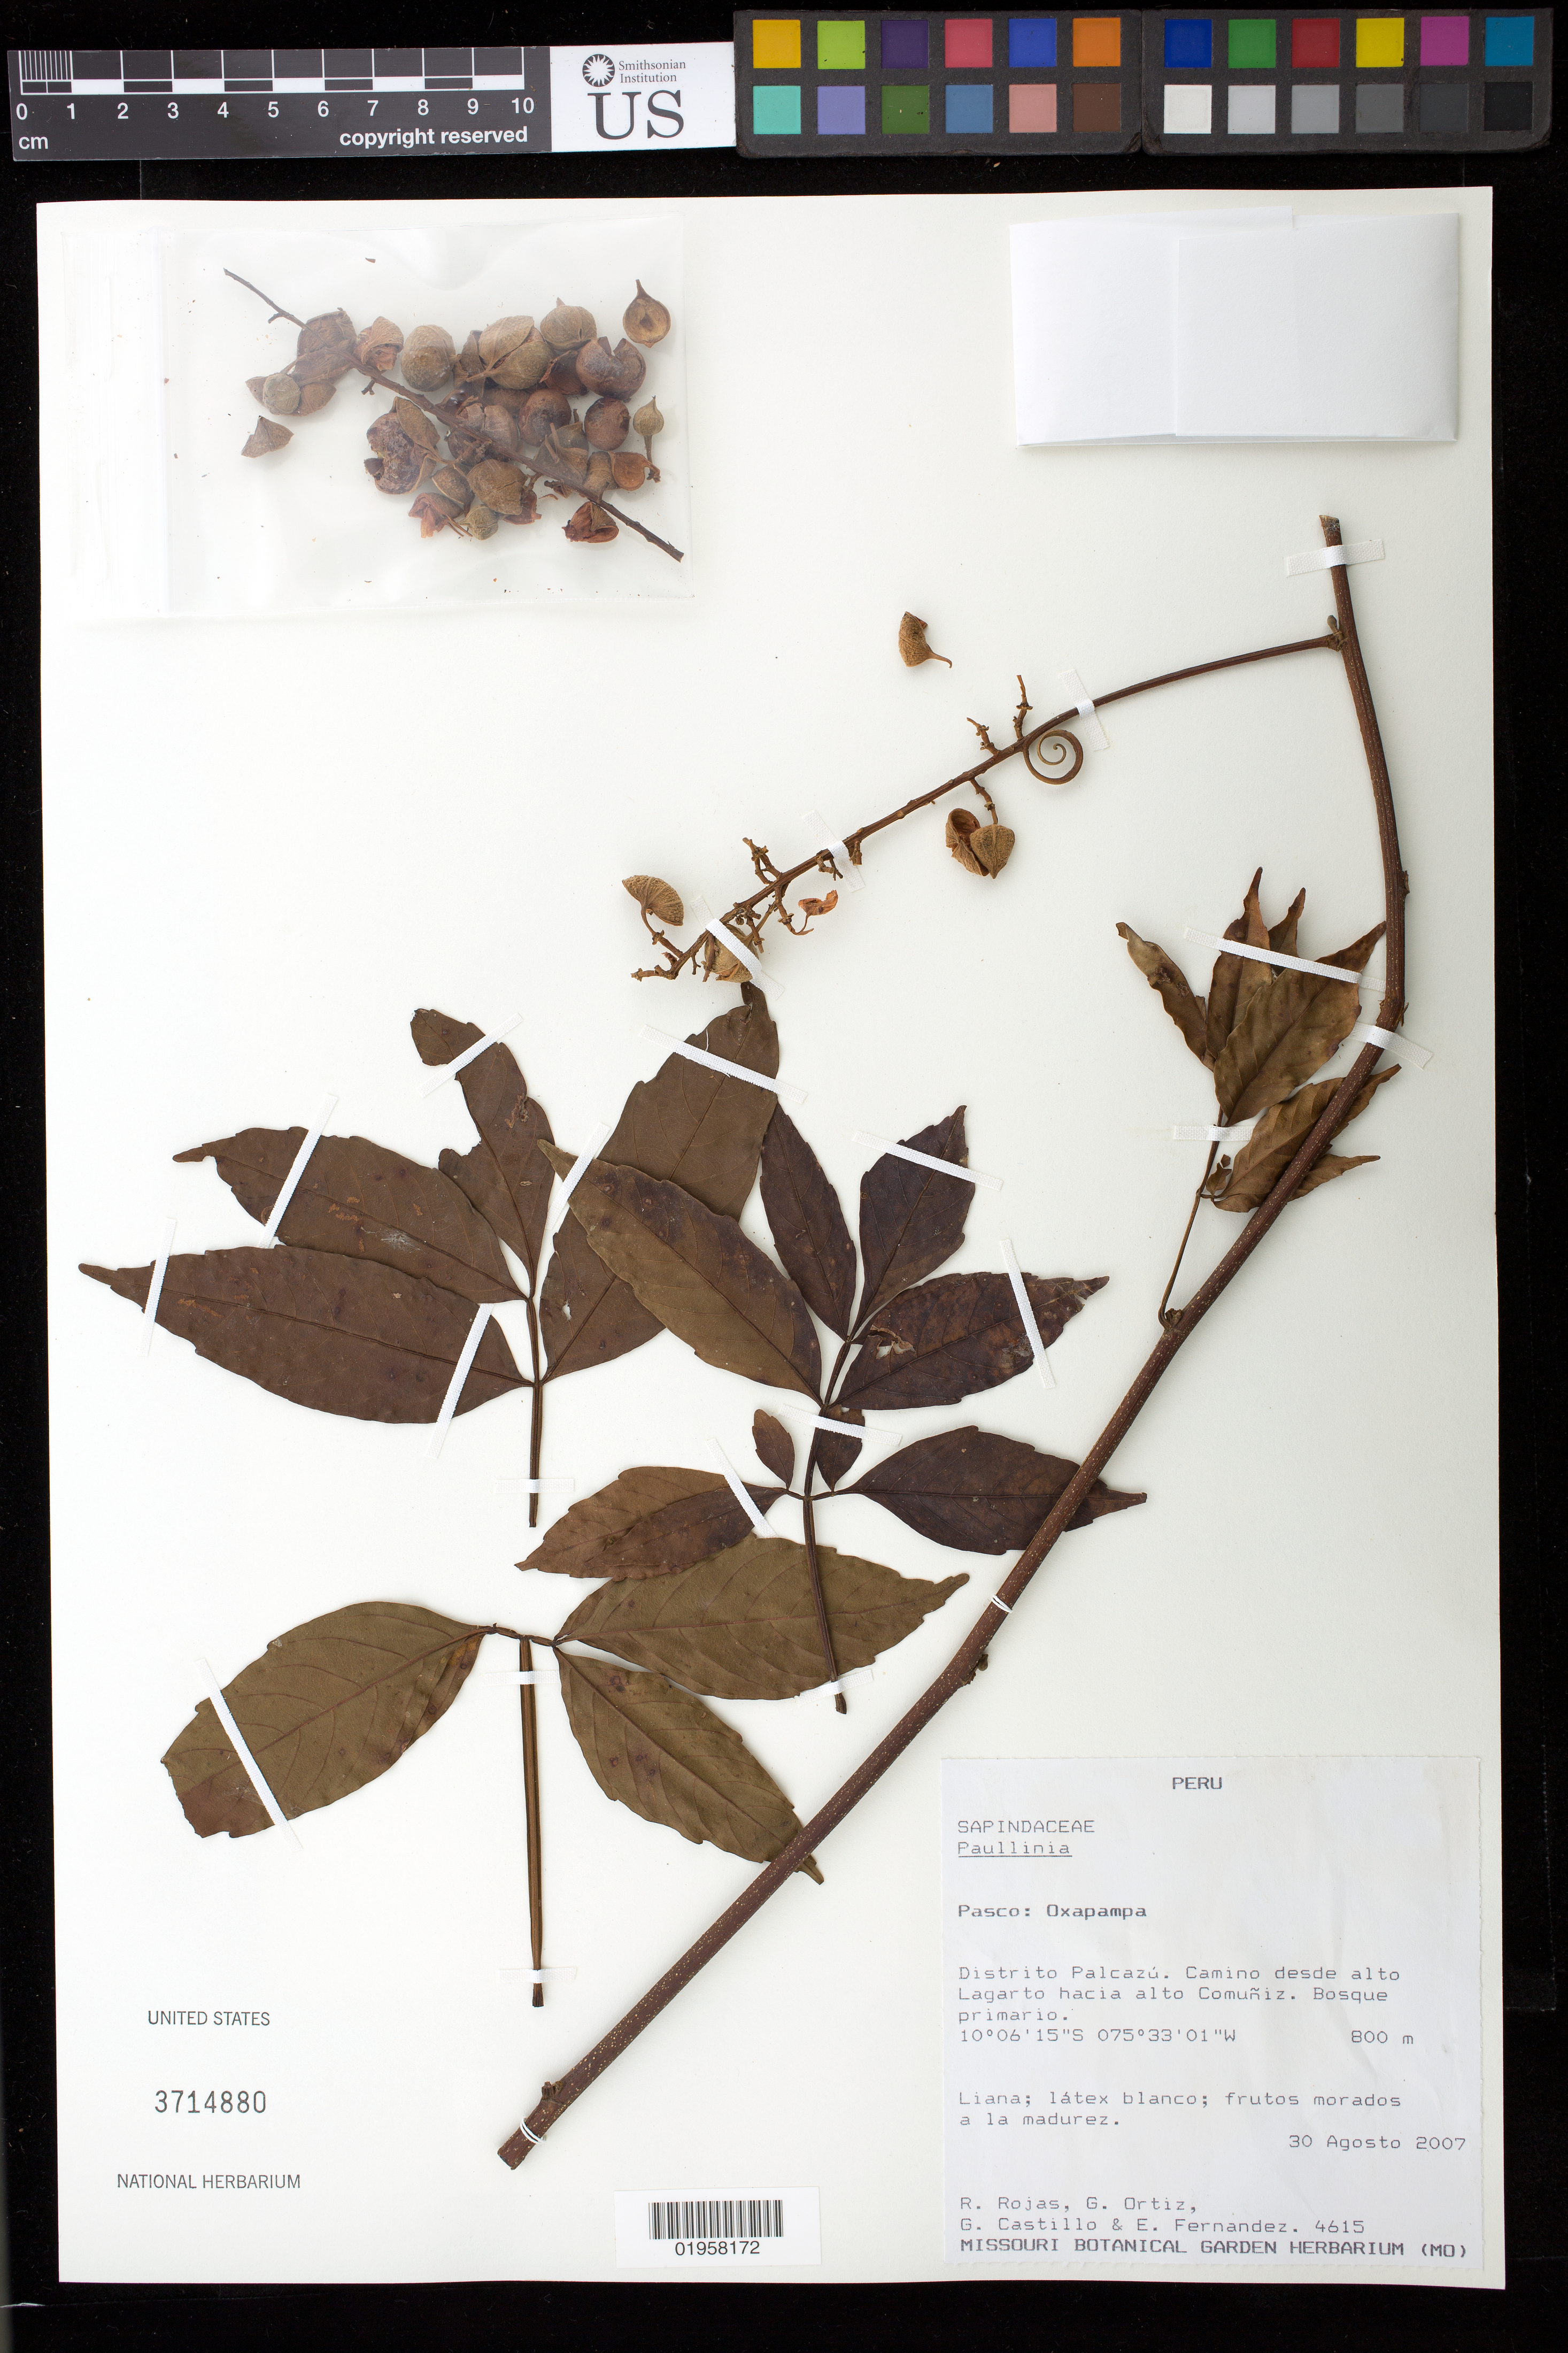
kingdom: Plantae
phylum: Tracheophyta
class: Magnoliopsida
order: Sapindales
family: Sapindaceae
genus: Paullinia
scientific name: Paullinia sp.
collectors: R. Rojas, G. Ortíz, G. Castillo & E. Fernandez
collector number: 4615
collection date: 2007-08-30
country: Peru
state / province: Pasco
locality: Oxapampa. Distrito Palcazú, Camino desde alto Lagarto hacia alto Comuñiz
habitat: Bosque primario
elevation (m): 800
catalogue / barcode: US 3714880